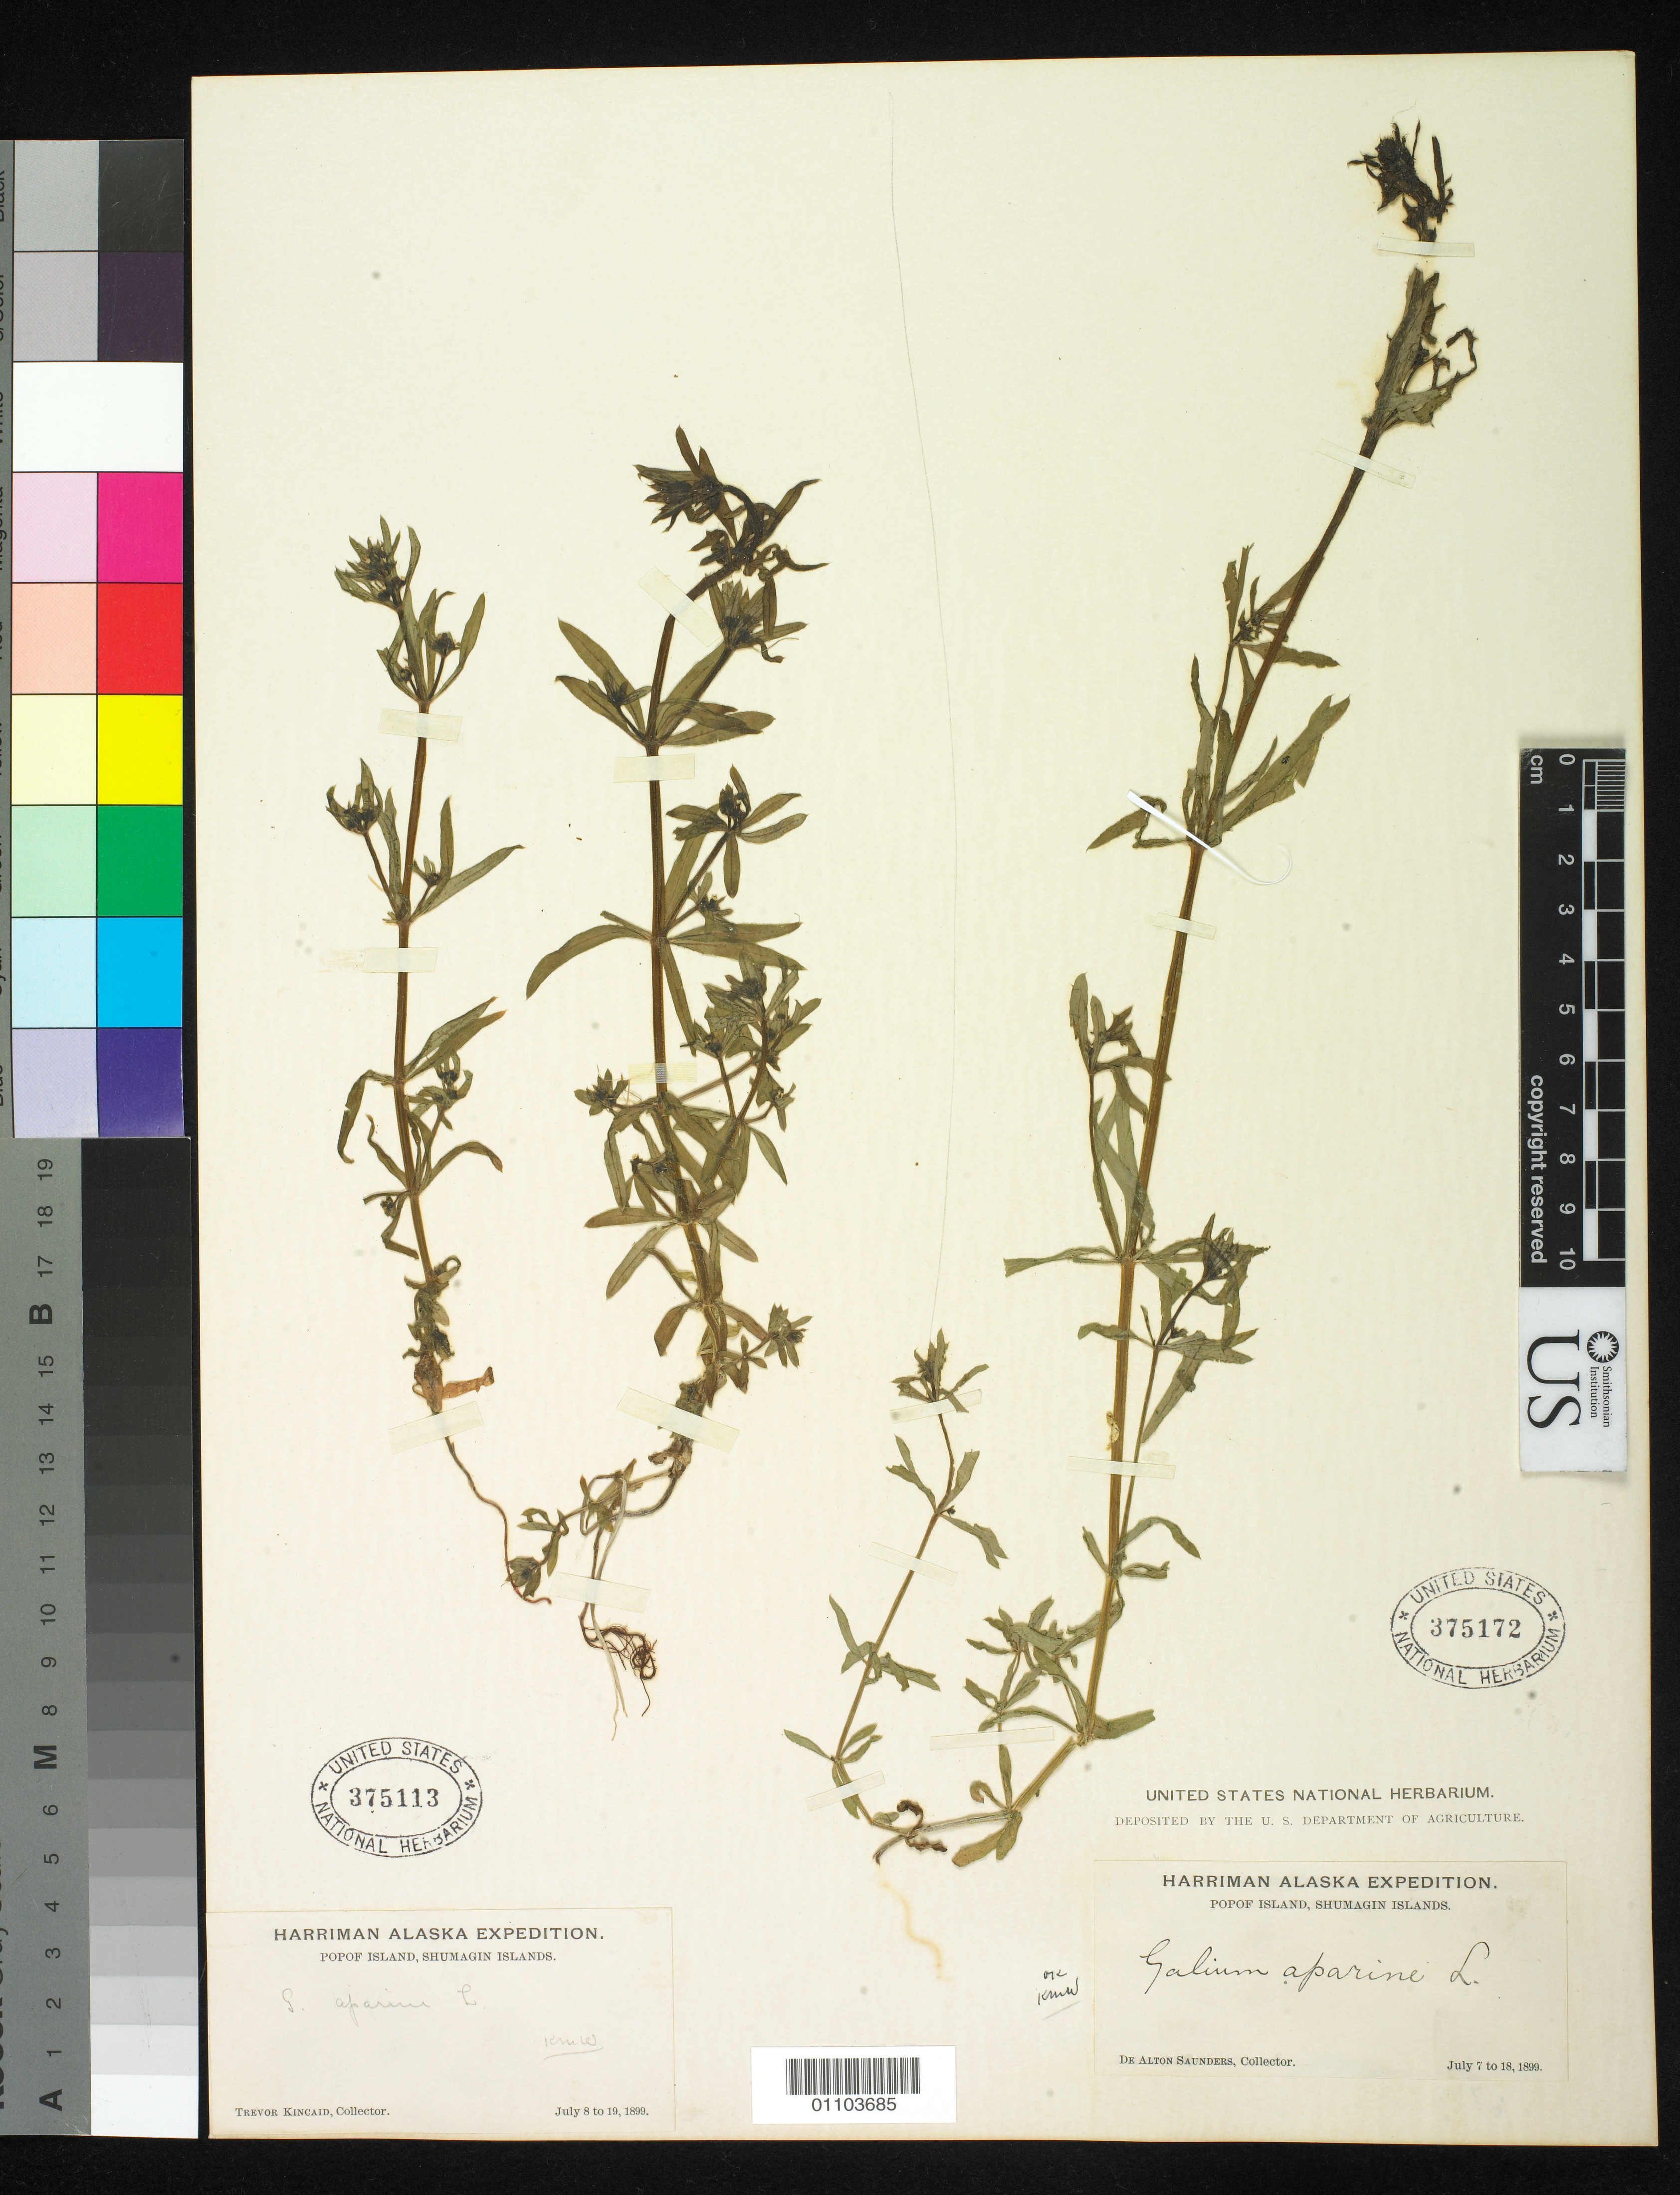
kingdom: Plantae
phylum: Tracheophyta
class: Magnoliopsida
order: Gentianales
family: Rubiaceae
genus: Galium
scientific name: Galium aparine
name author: L.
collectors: D. Saunders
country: United States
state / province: Alaska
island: Popof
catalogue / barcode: US 375172-2